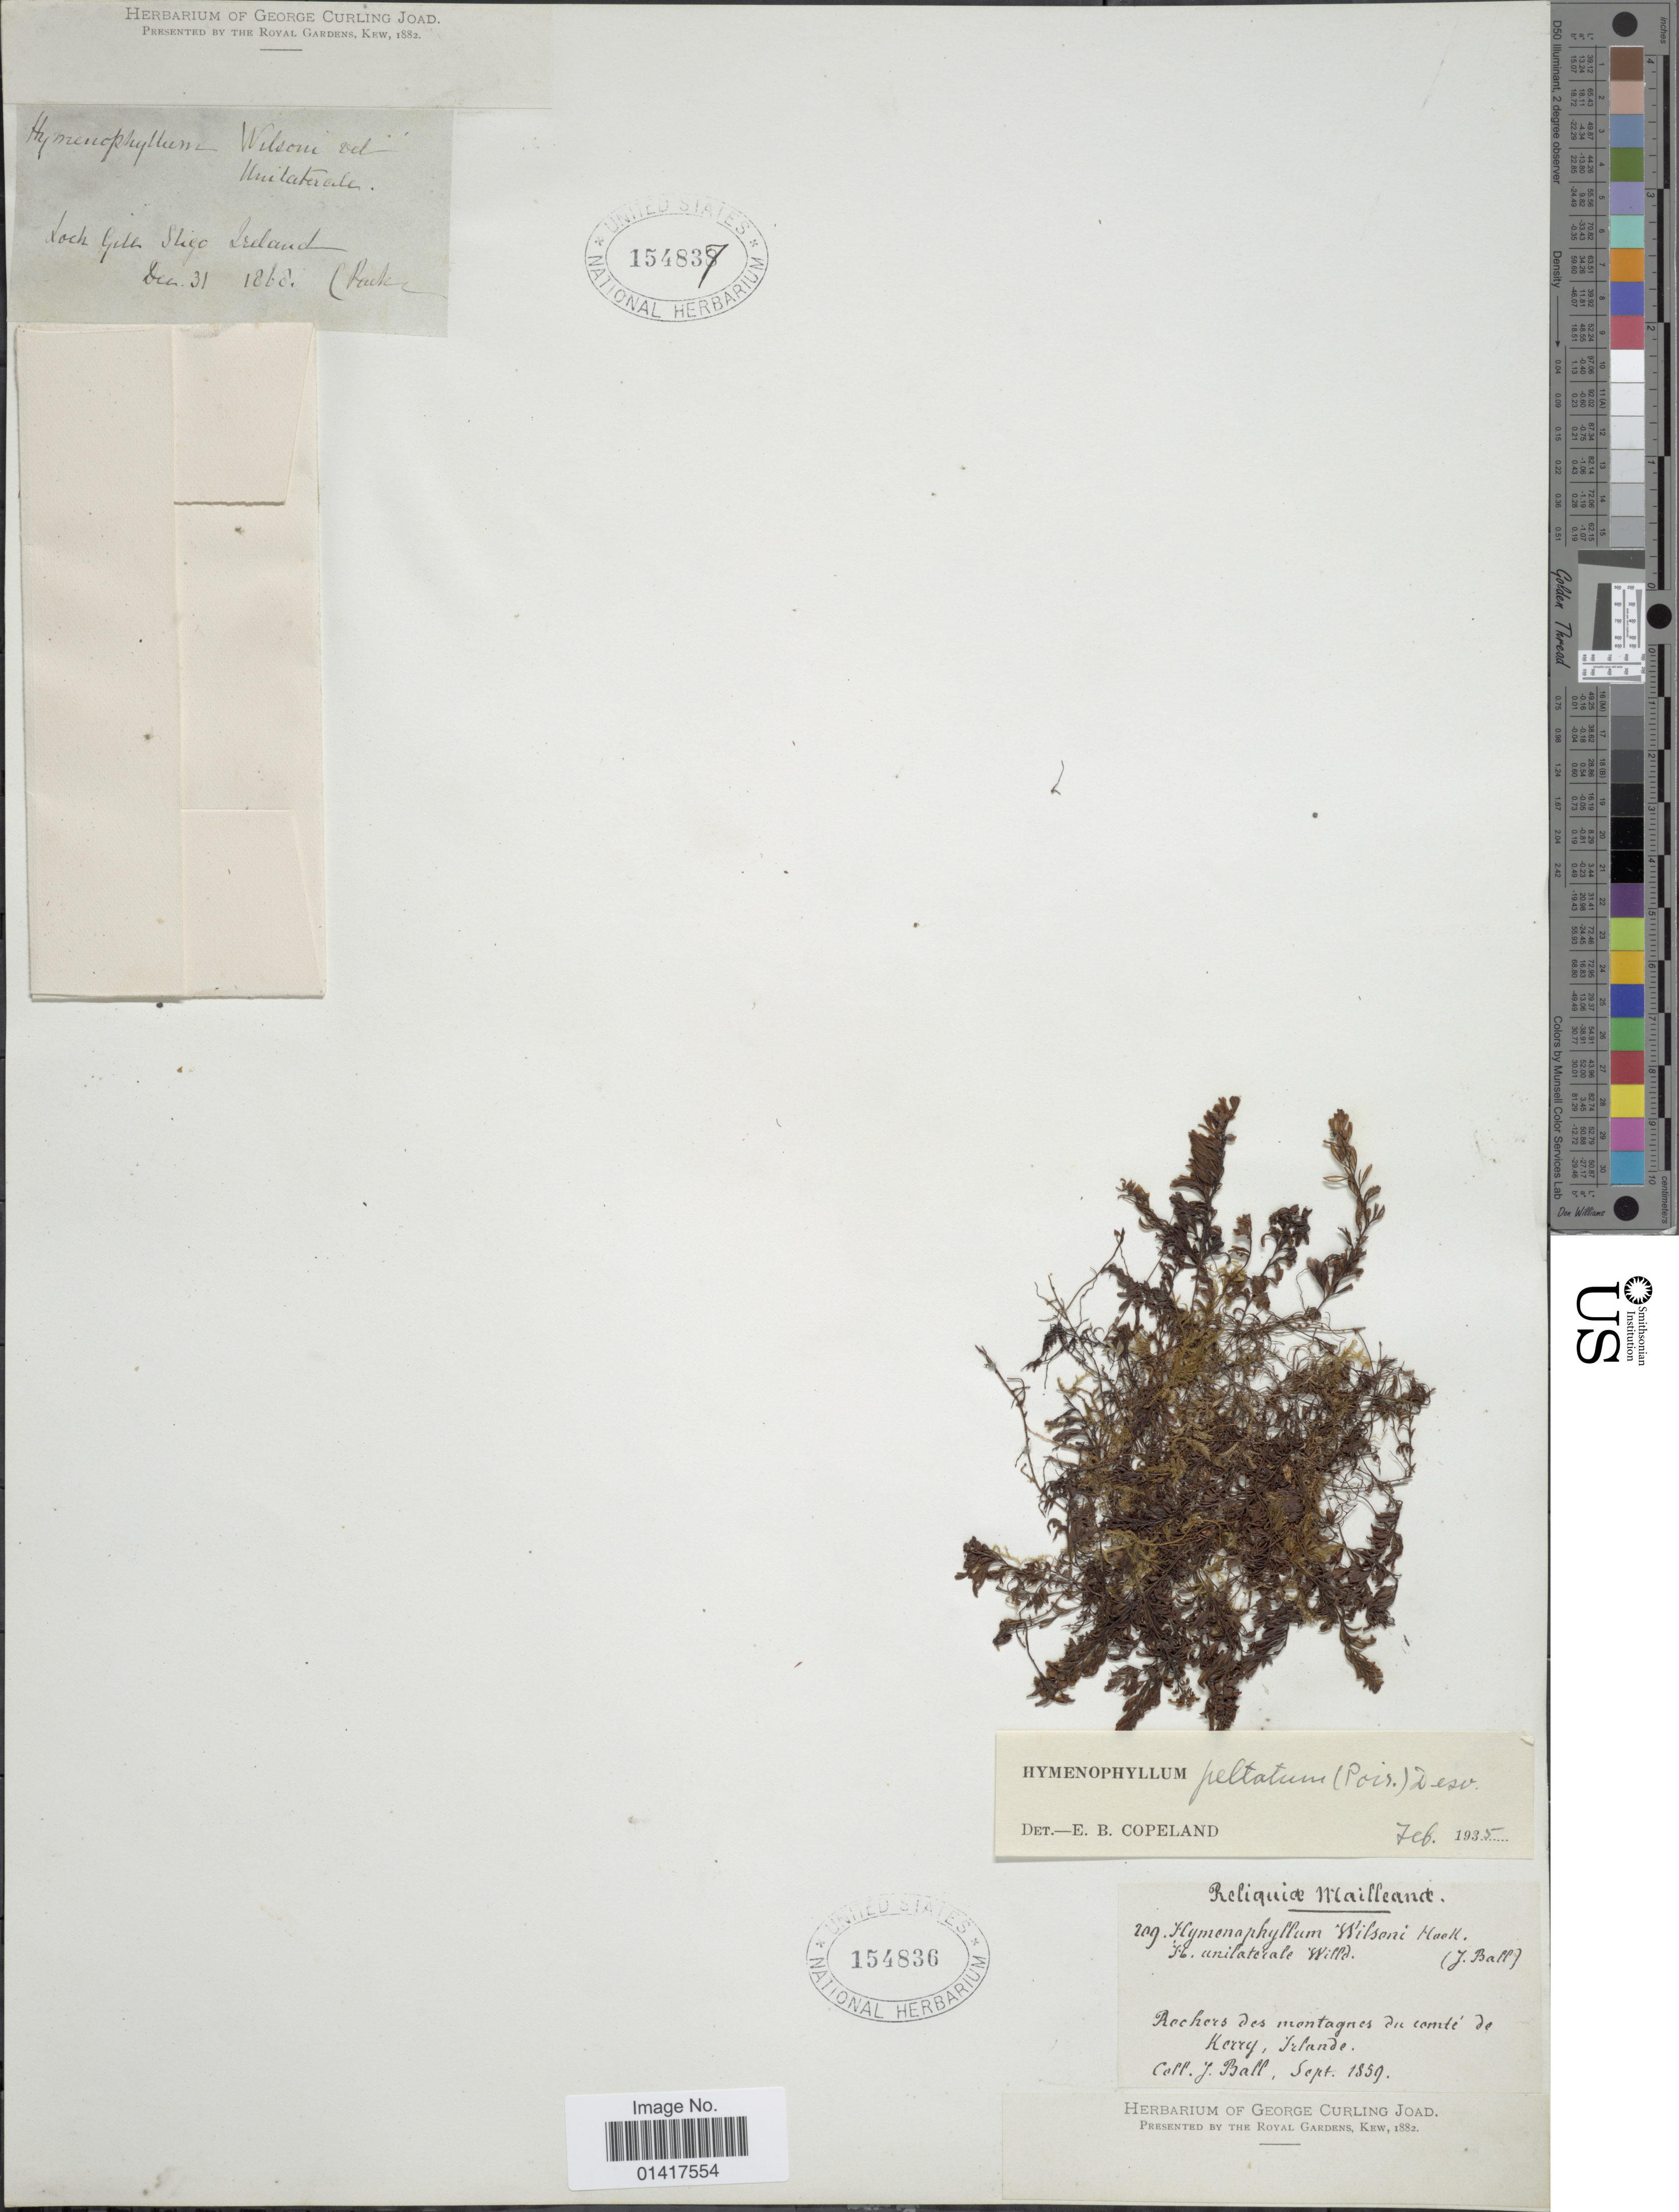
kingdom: Plantae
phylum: Tracheophyta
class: Polypodiopsida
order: Hymenophyllales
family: Hymenophyllaceae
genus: Hymenophyllum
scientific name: Hymenophyllum peltatum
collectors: J. Ball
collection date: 1859-09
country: Ireland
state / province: Munster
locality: Rchers des montages de comte de Kerry, Irlande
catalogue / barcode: US 154836